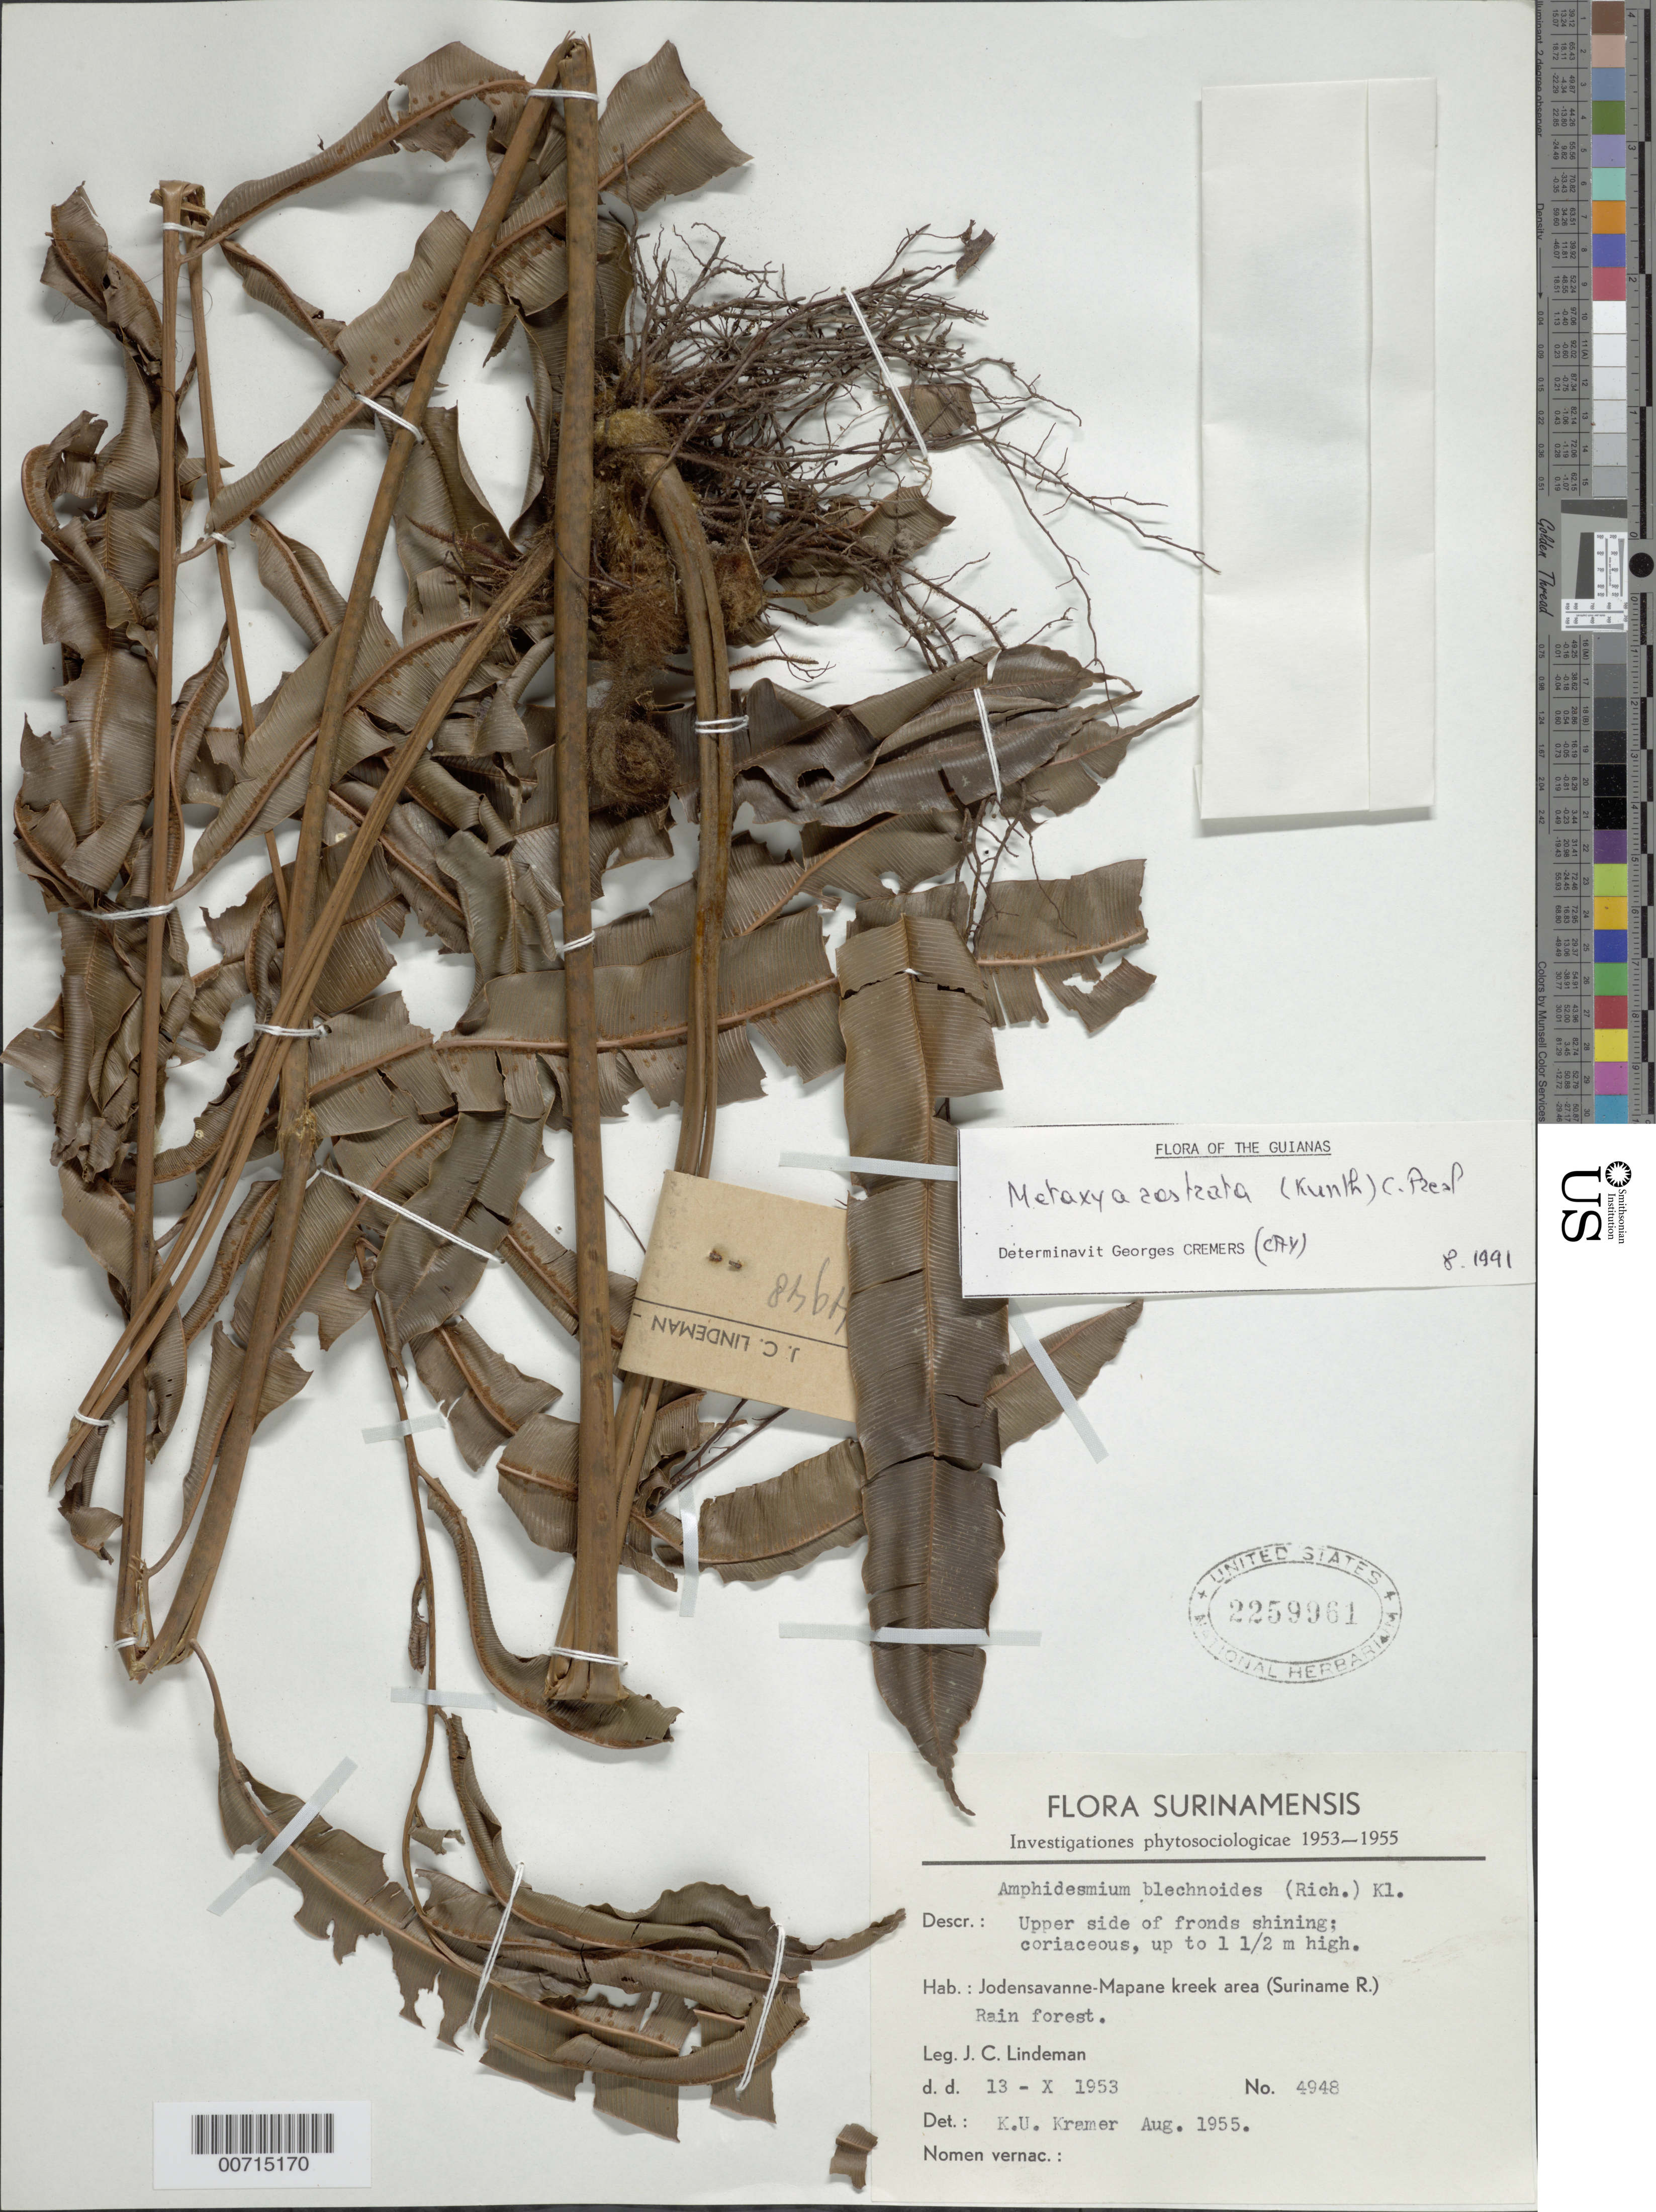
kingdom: Plantae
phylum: Tracheophyta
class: Polypodiopsida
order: Cyatheales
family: Metaxyaceae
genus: Metaxya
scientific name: Metaxya rostrata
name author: (Kunth) C. Presl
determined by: Cremers, Georges A.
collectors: J. C. Lindeman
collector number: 4948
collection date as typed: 13-Oct-53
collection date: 1953-10-13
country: Suriname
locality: Jodensavanne-Mapane kreek area (Suriname River)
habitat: Rainforest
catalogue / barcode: US 2259961